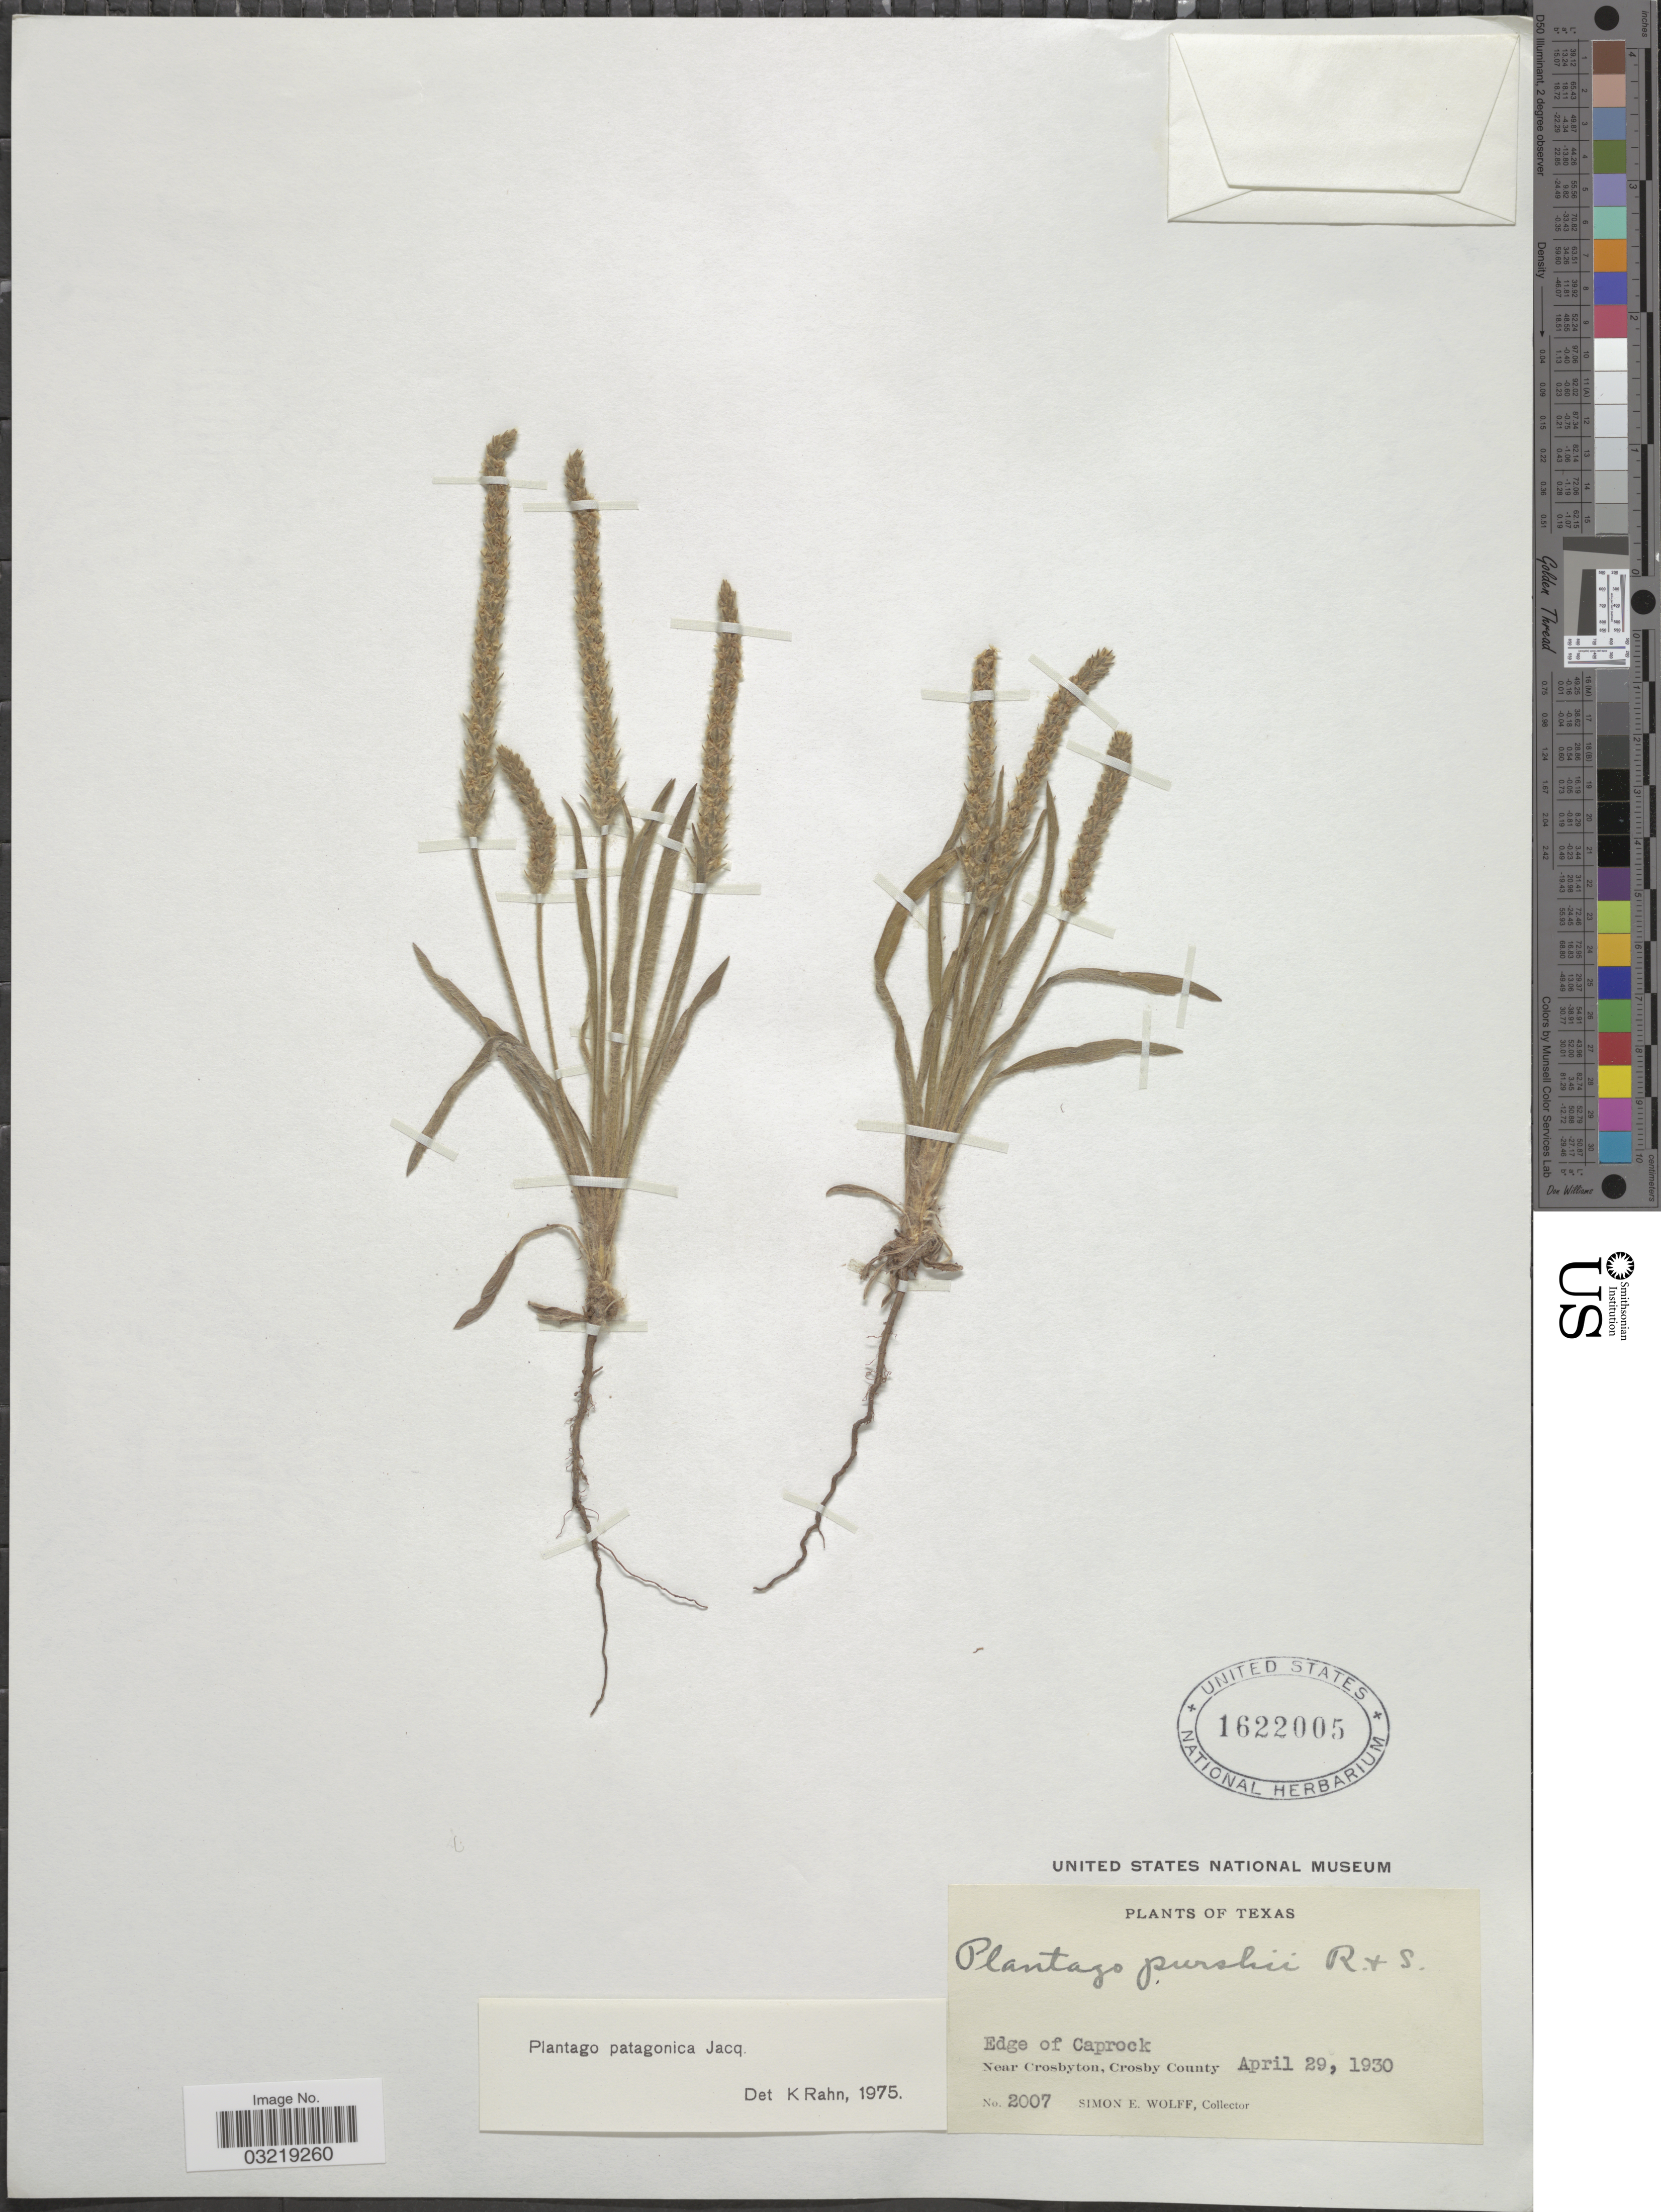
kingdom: Plantae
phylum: Tracheophyta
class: Magnoliopsida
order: Lamiales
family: Plantaginaceae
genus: Plantago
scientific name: Plantago patagonica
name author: Jacq.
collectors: S. E. Wolff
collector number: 2007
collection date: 1930-04-29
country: United States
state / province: Texas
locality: Edge of Caprock. Near Crosbyton, Crosby County.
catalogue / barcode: US 1622005